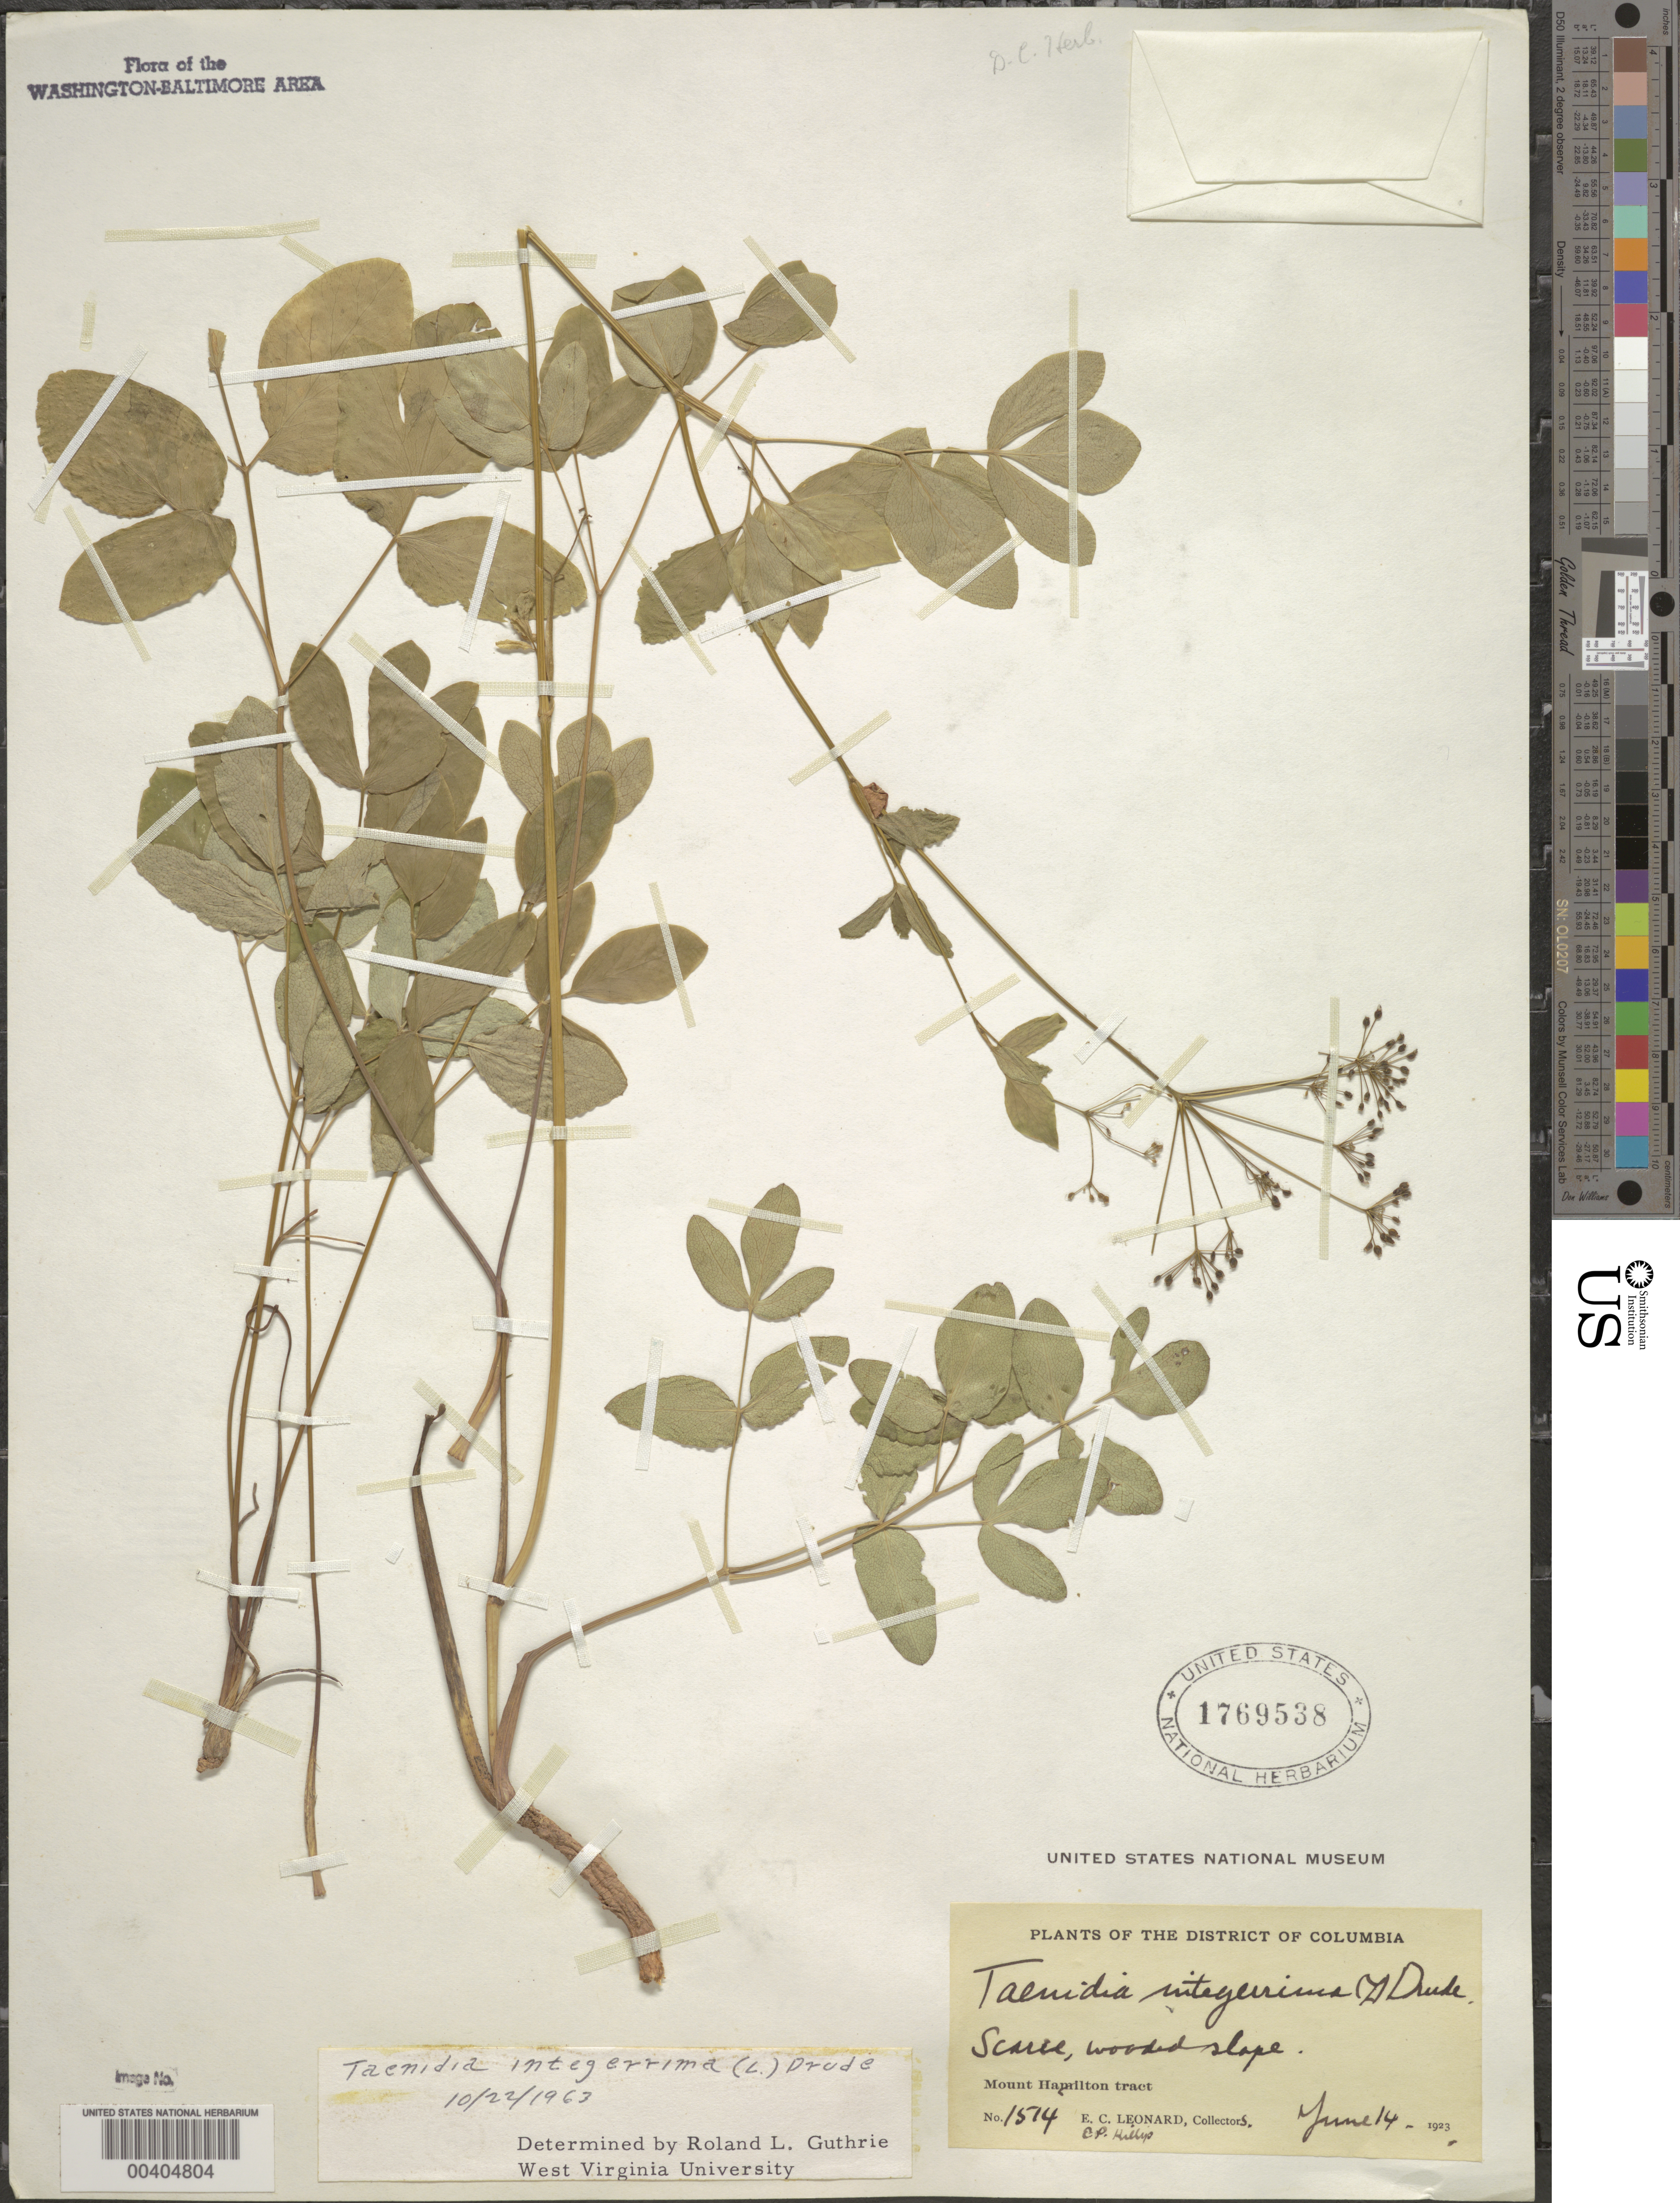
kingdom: Plantae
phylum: Tracheophyta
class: Magnoliopsida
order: Apiales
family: Apiaceae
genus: Taenidia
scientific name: Taenidia integerrima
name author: (L.) Drude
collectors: E. C. Leonard & E. P. Killip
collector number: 1514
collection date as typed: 14 Jun 1923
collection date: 1923-06-14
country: United States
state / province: District of Columbia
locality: Mount Hamilton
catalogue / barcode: US 1769538